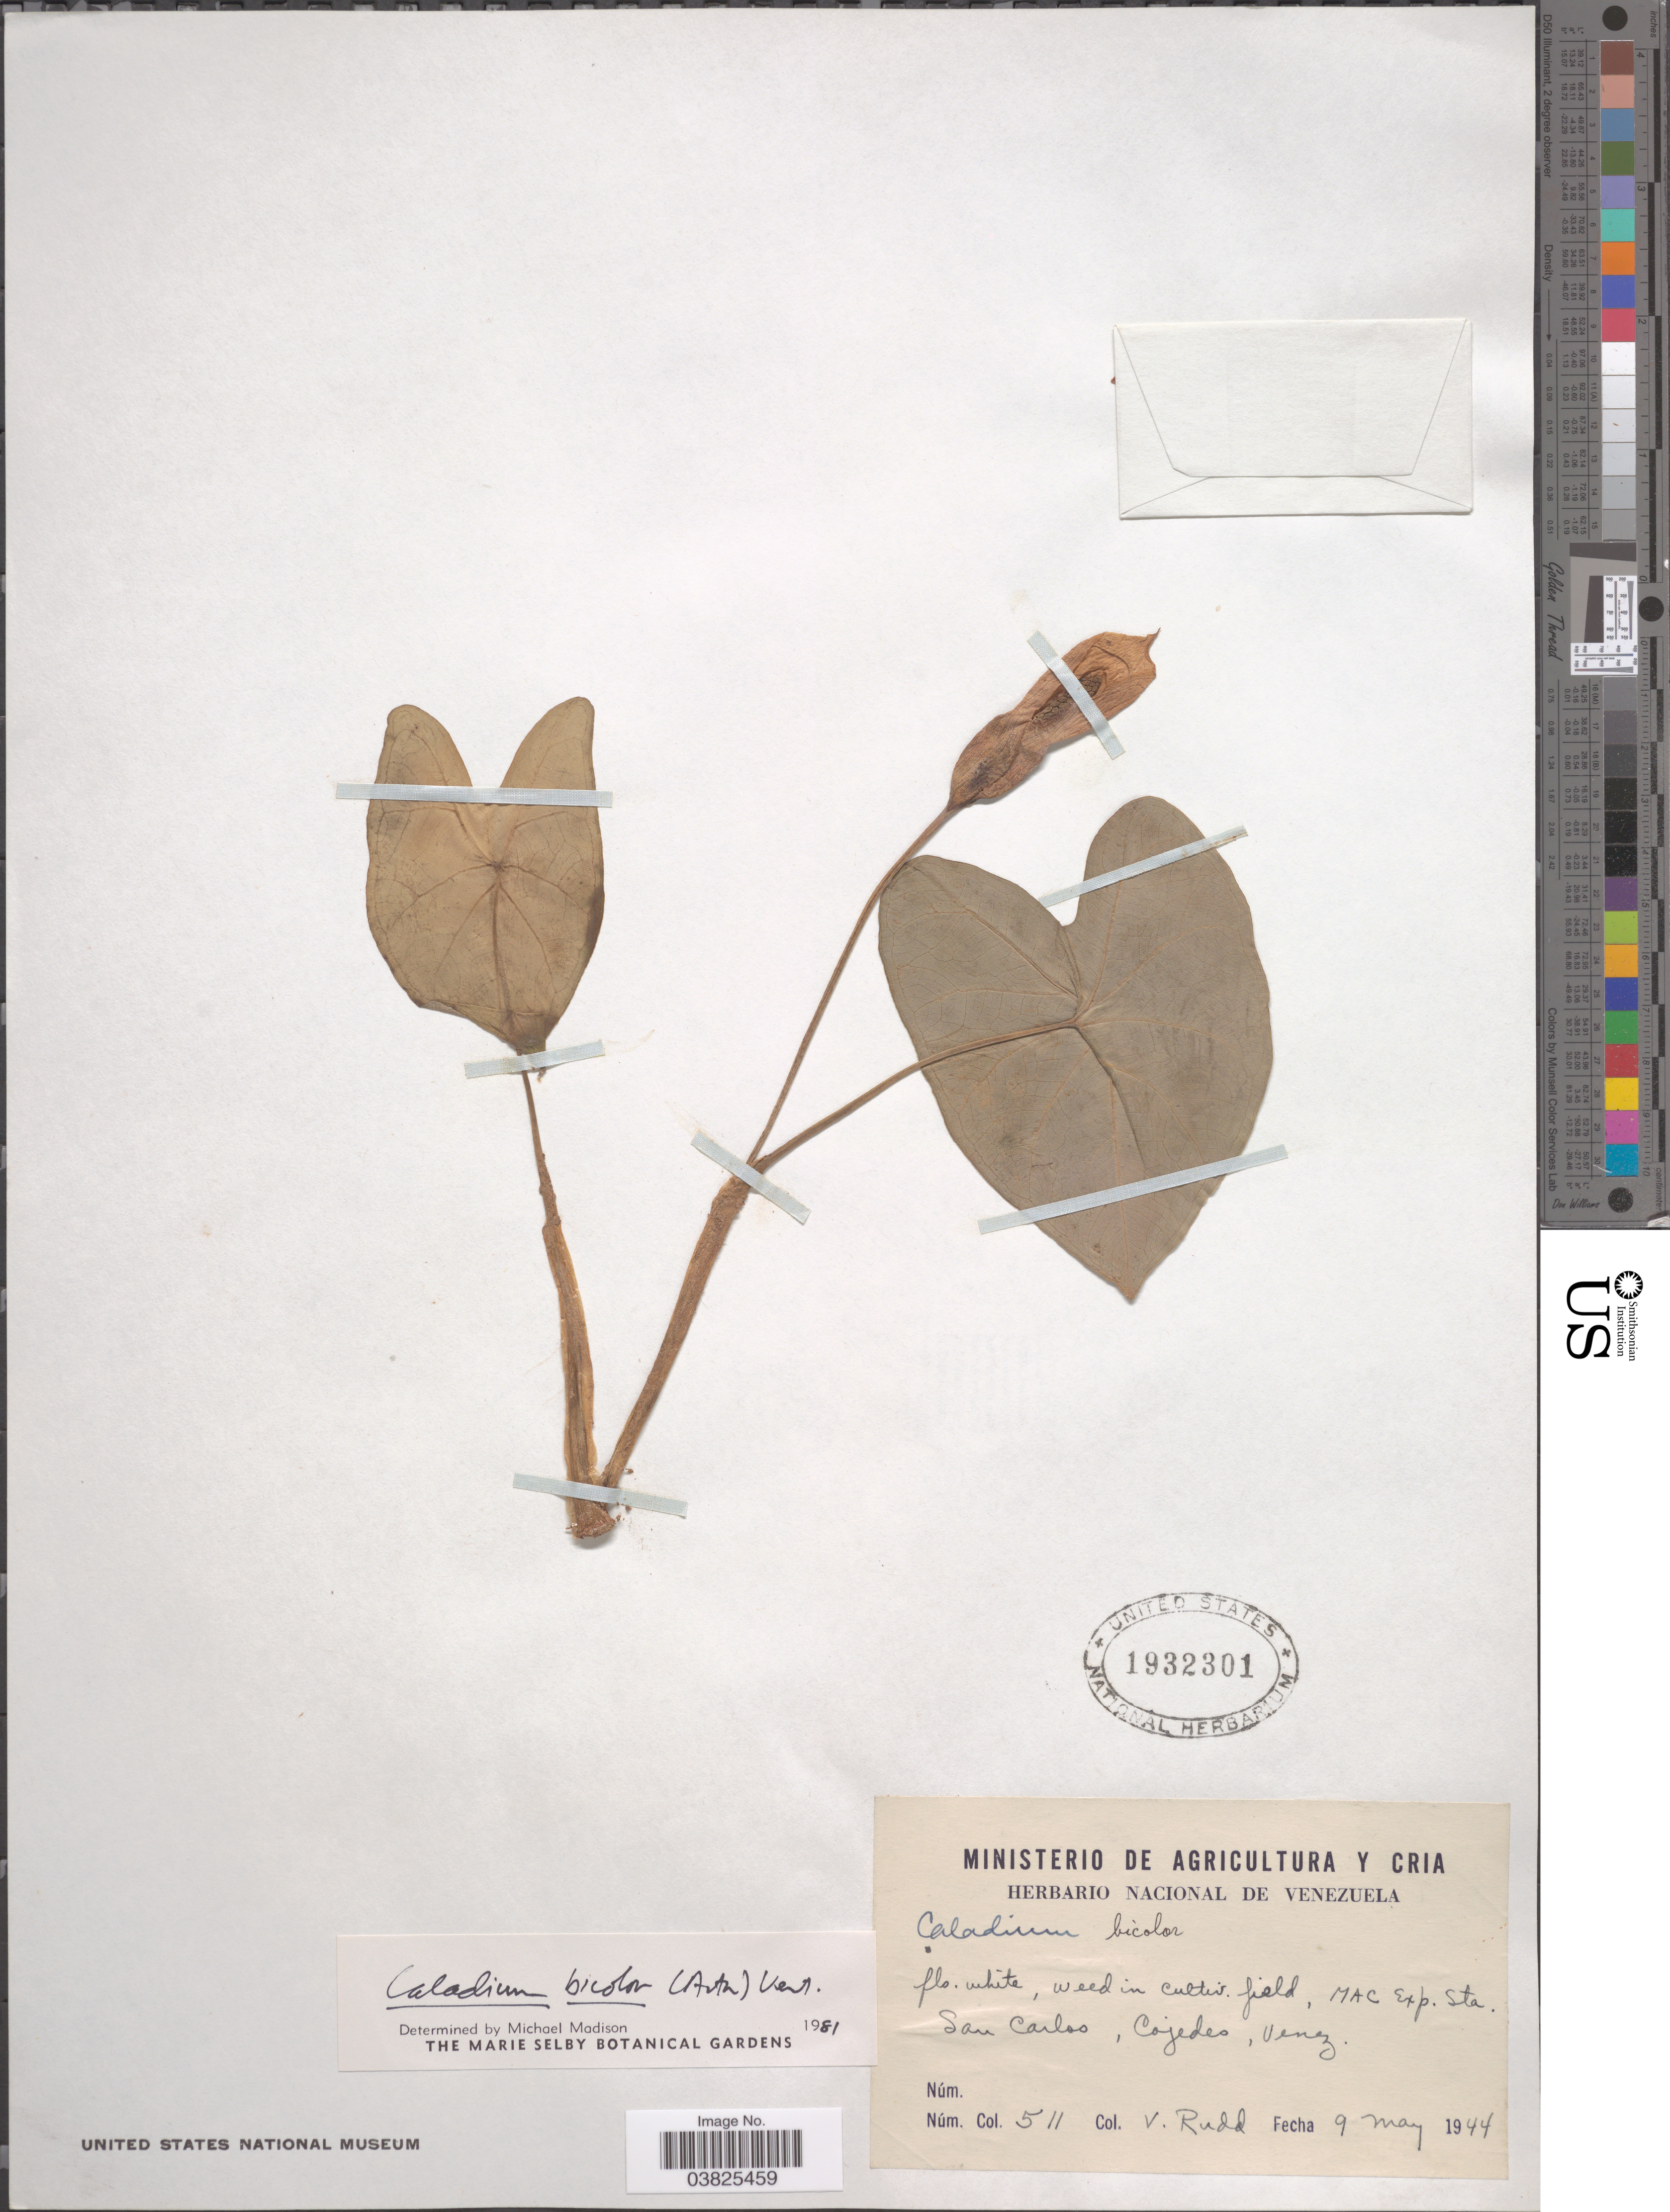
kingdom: Plantae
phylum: Tracheophyta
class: Liliopsida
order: Alismatales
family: Araceae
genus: Caladium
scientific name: Caladium bicolor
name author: (Aiton) Vent.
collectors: V. Rudd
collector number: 511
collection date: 1944-05-09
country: Venezuela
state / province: Cojedes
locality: MAC Exp. Sta. San Carlos.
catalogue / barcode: US 1932301